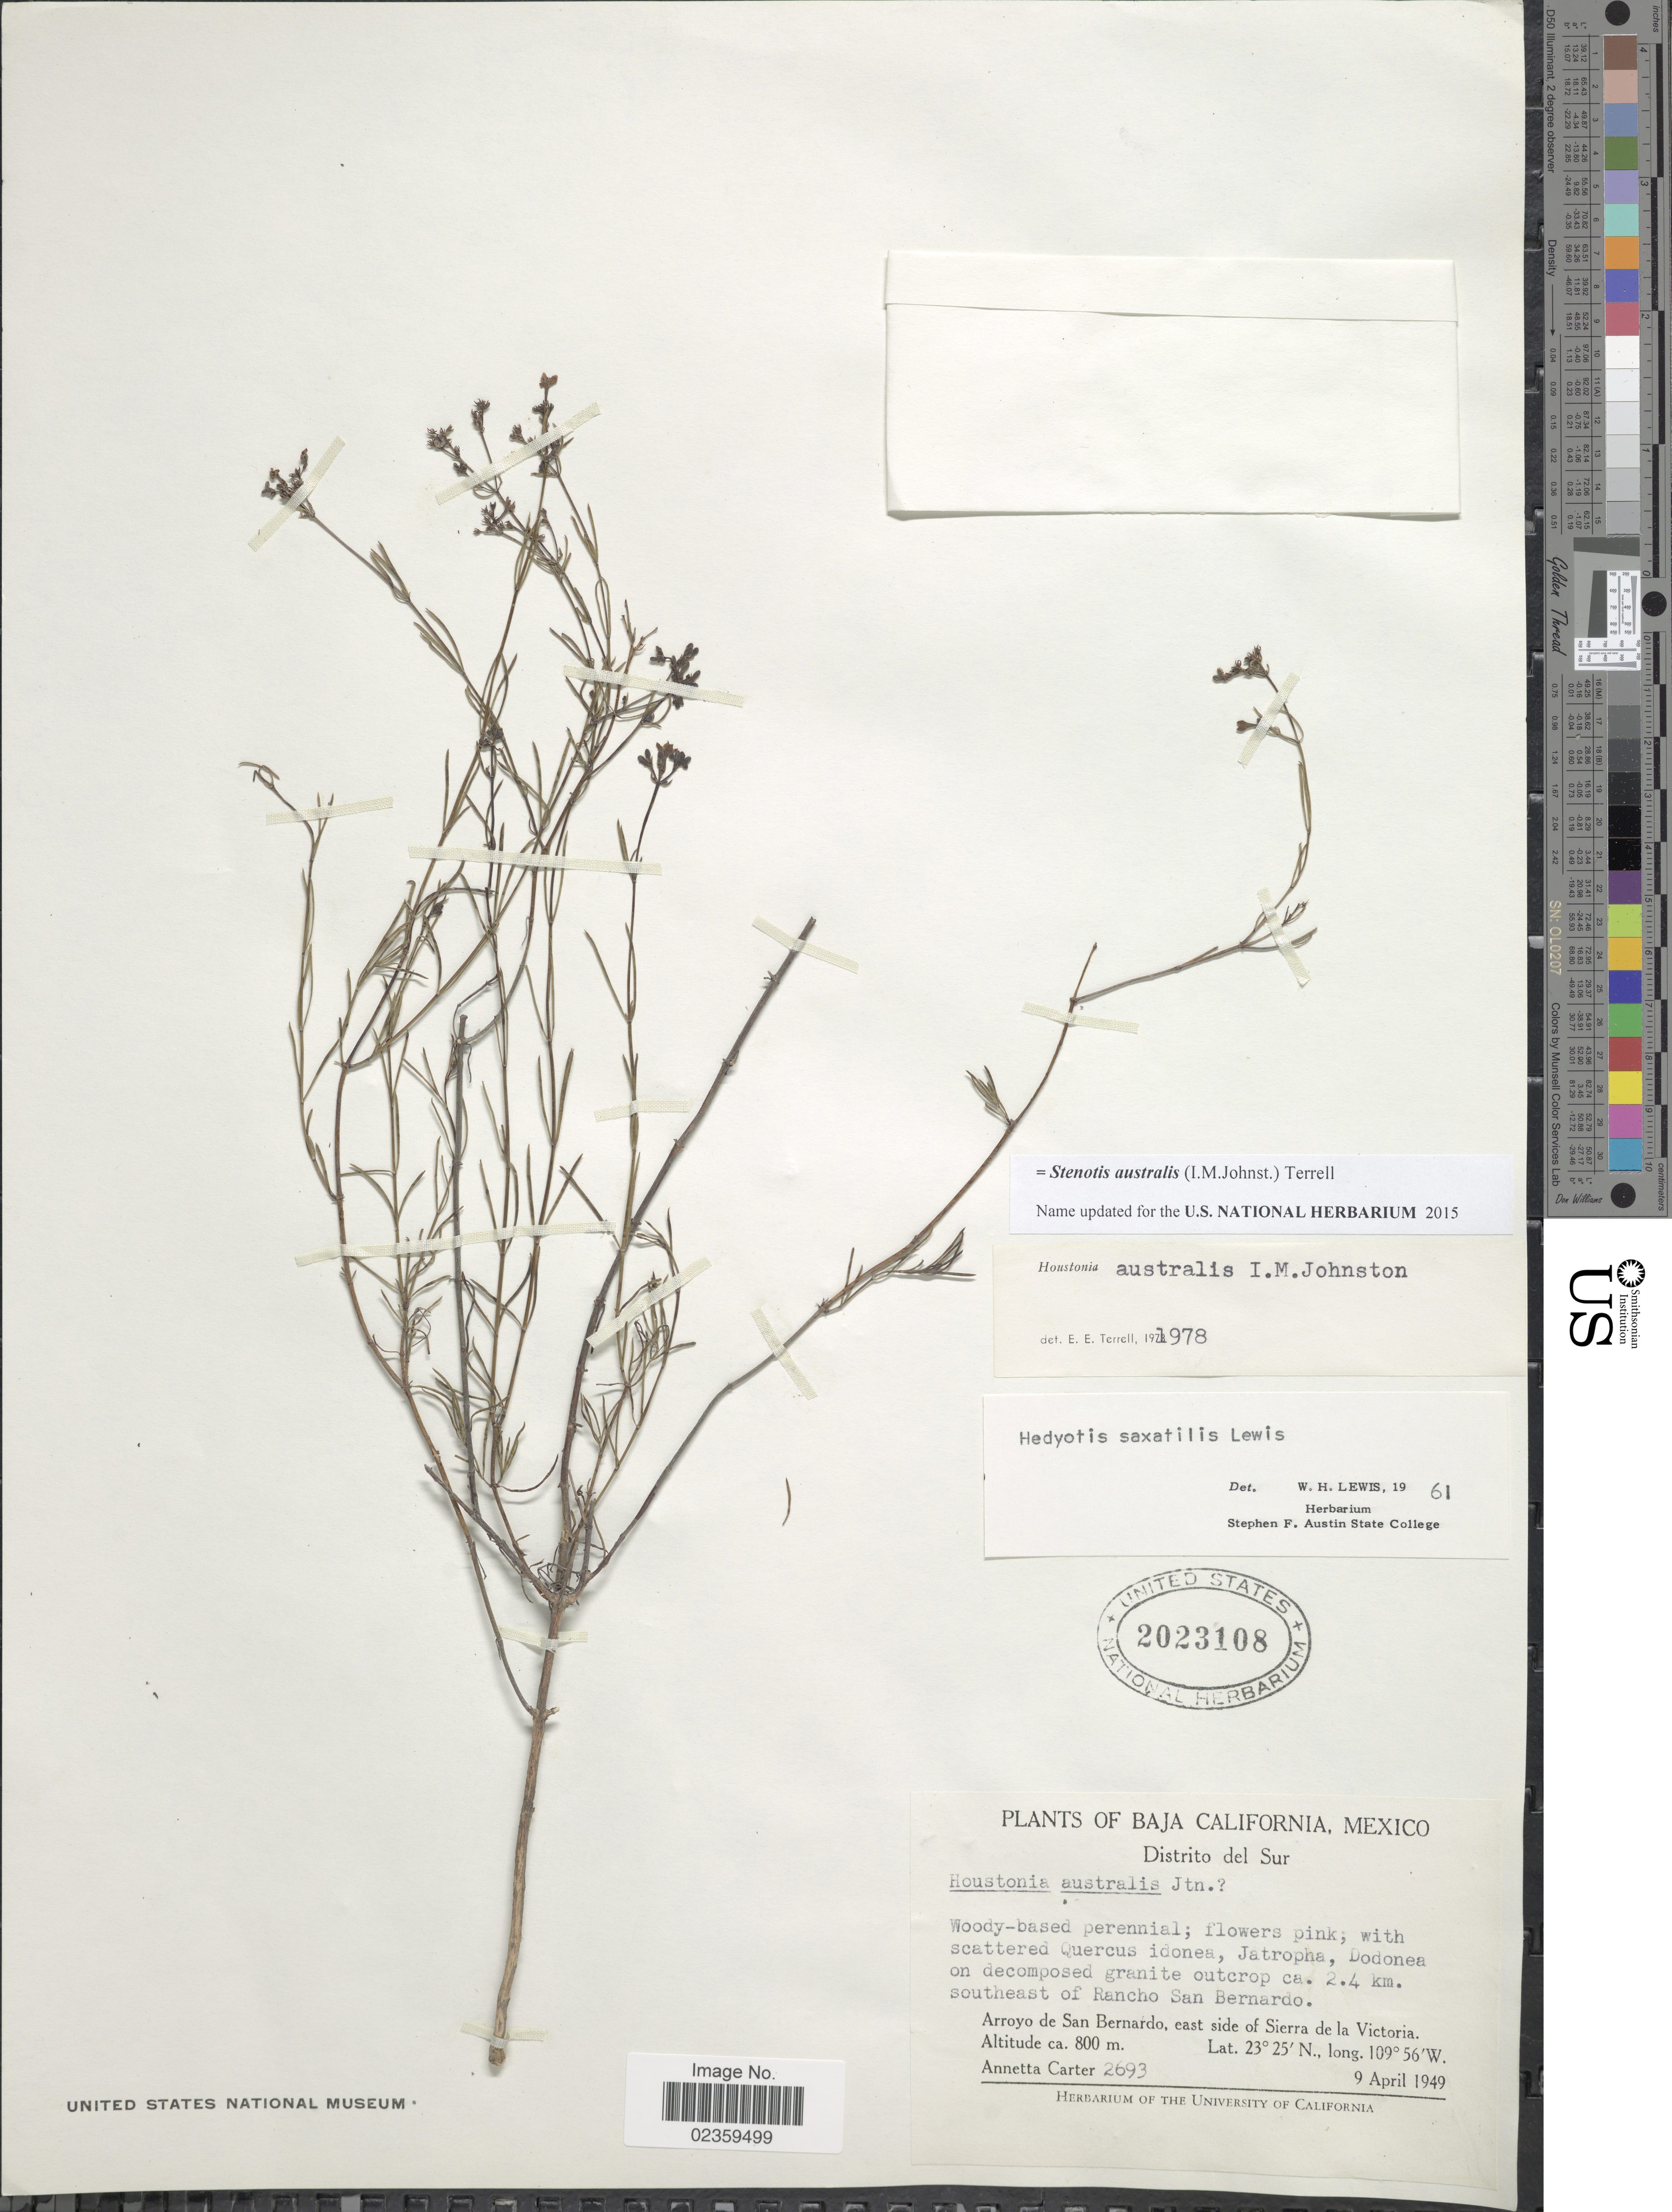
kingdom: Plantae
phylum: Tracheophyta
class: Magnoliopsida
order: Gentianales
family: Rubiaceae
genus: Stenotis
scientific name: Stenotis australis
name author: (I.M. Johnst.) Terrell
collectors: A. Carter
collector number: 2693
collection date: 1949-04-09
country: Mexico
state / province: Baja California Sur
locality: Distrito del Sur. Granite outcrop ca. 2.4 km. southeast of Rancho San Bernardo. Arroyo de San Bernardo, east side of Sierra de la Victoria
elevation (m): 800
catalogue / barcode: US 2023108